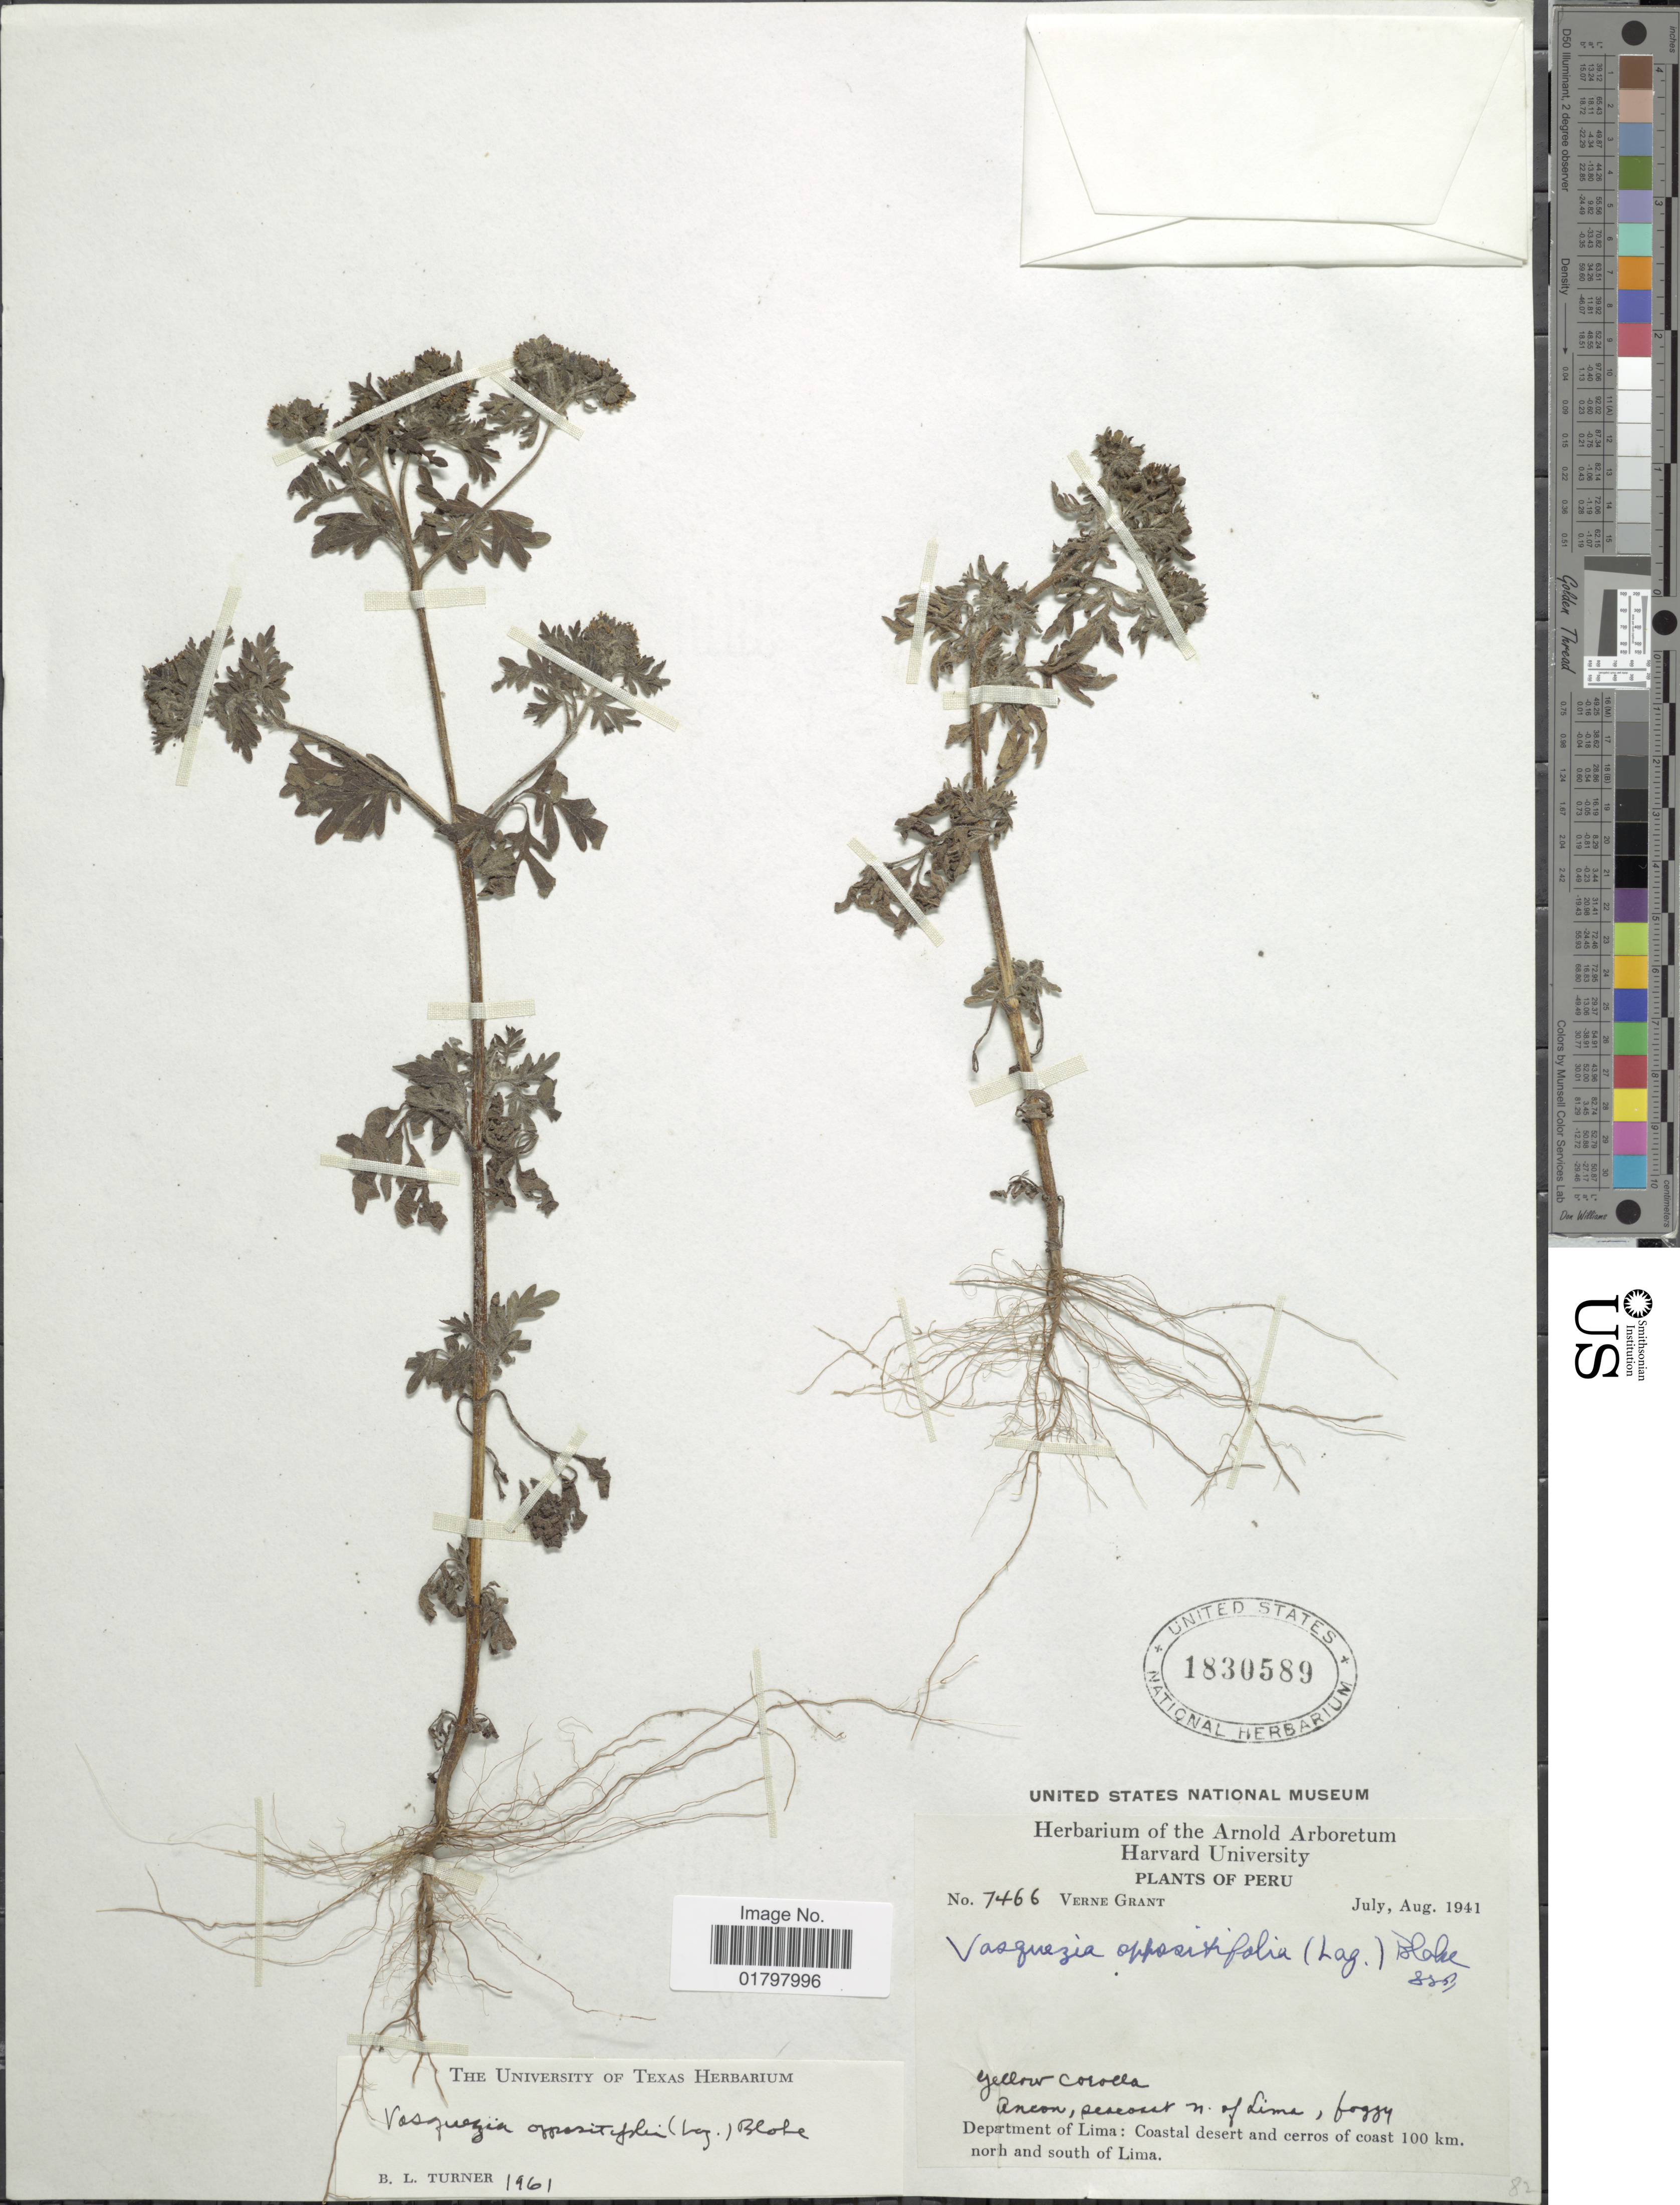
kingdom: Plantae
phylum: Tracheophyta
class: Magnoliopsida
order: Asterales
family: Asteraceae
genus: Vasquesia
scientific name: Vasquesia oppositifolia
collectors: V. Grant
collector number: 7466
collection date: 1941-07/1941-08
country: Peru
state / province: Lima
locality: Ancon, seacoast N. of Lima, foggy. Department of Lima: Coastal desert and cerros of coast 100 km. north and south of Lima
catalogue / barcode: US 1830589